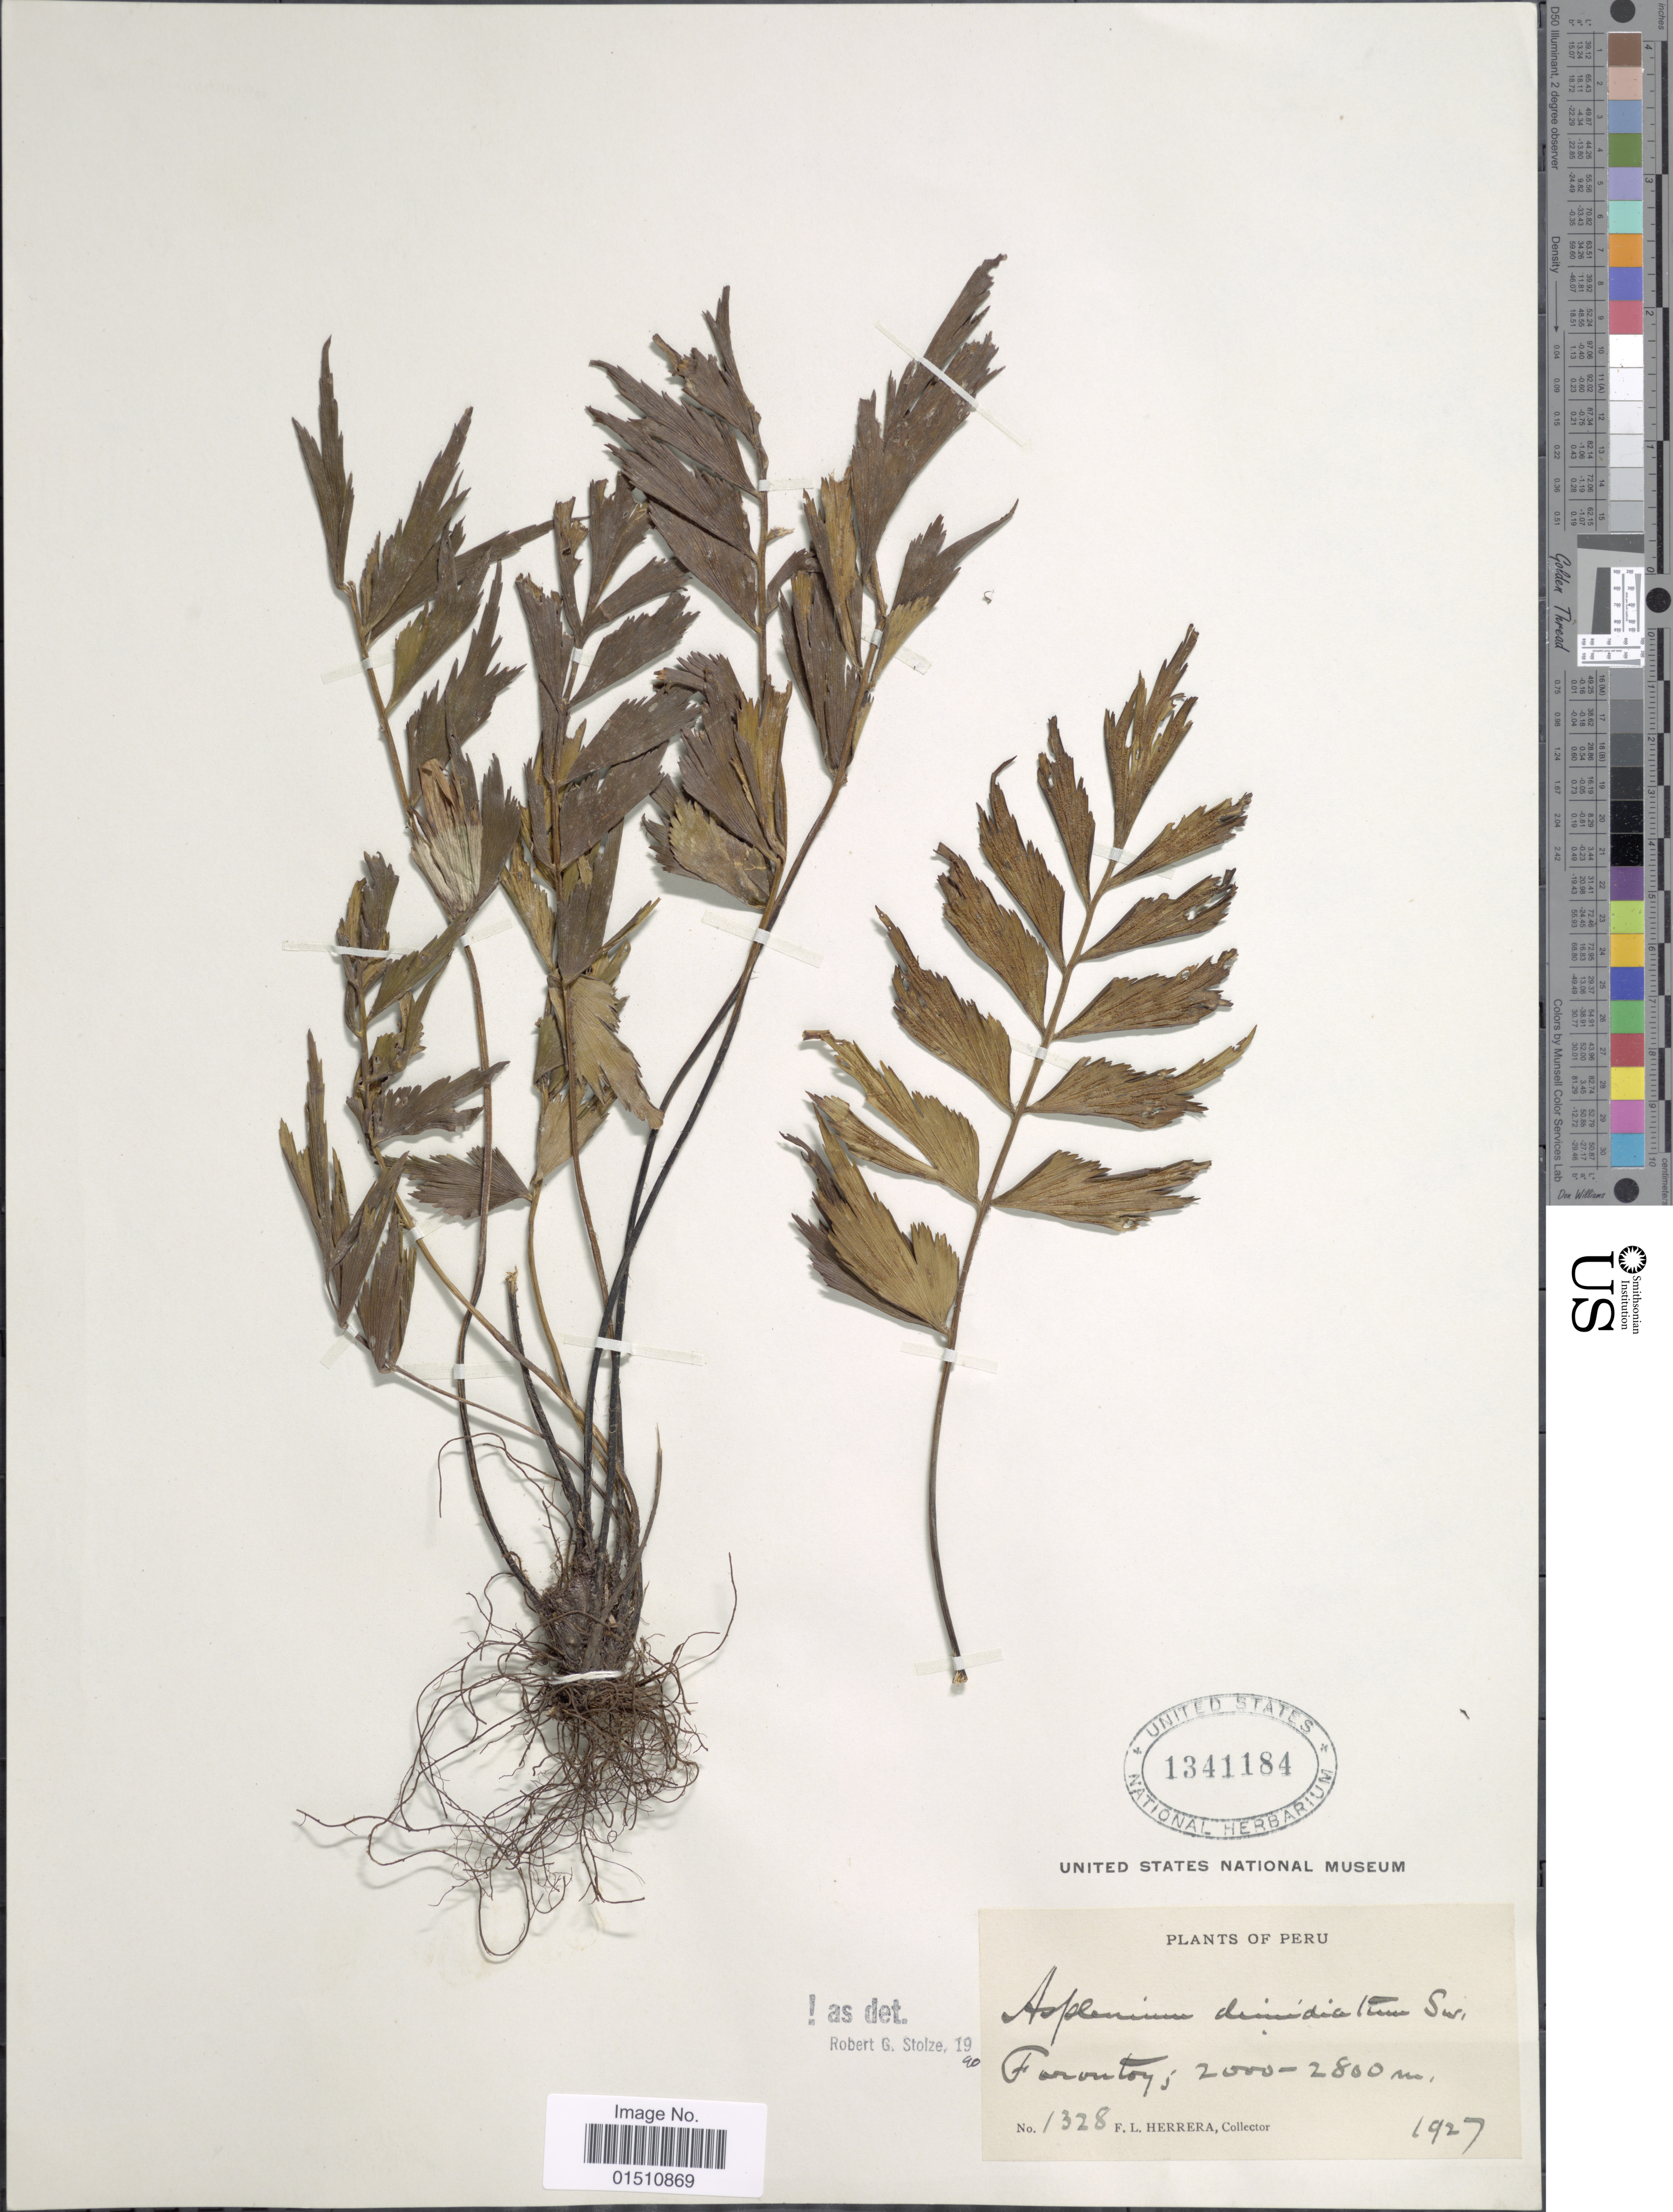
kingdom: Plantae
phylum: Tracheophyta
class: Polypodiopsida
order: Polypodiales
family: Aspleniaceae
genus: Asplenium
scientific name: Asplenium dimidiatum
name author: Sw.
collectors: F. L. Herrera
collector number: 1328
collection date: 1927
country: Peru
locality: Peru, Forontoy.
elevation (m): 2000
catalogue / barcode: US 1341184